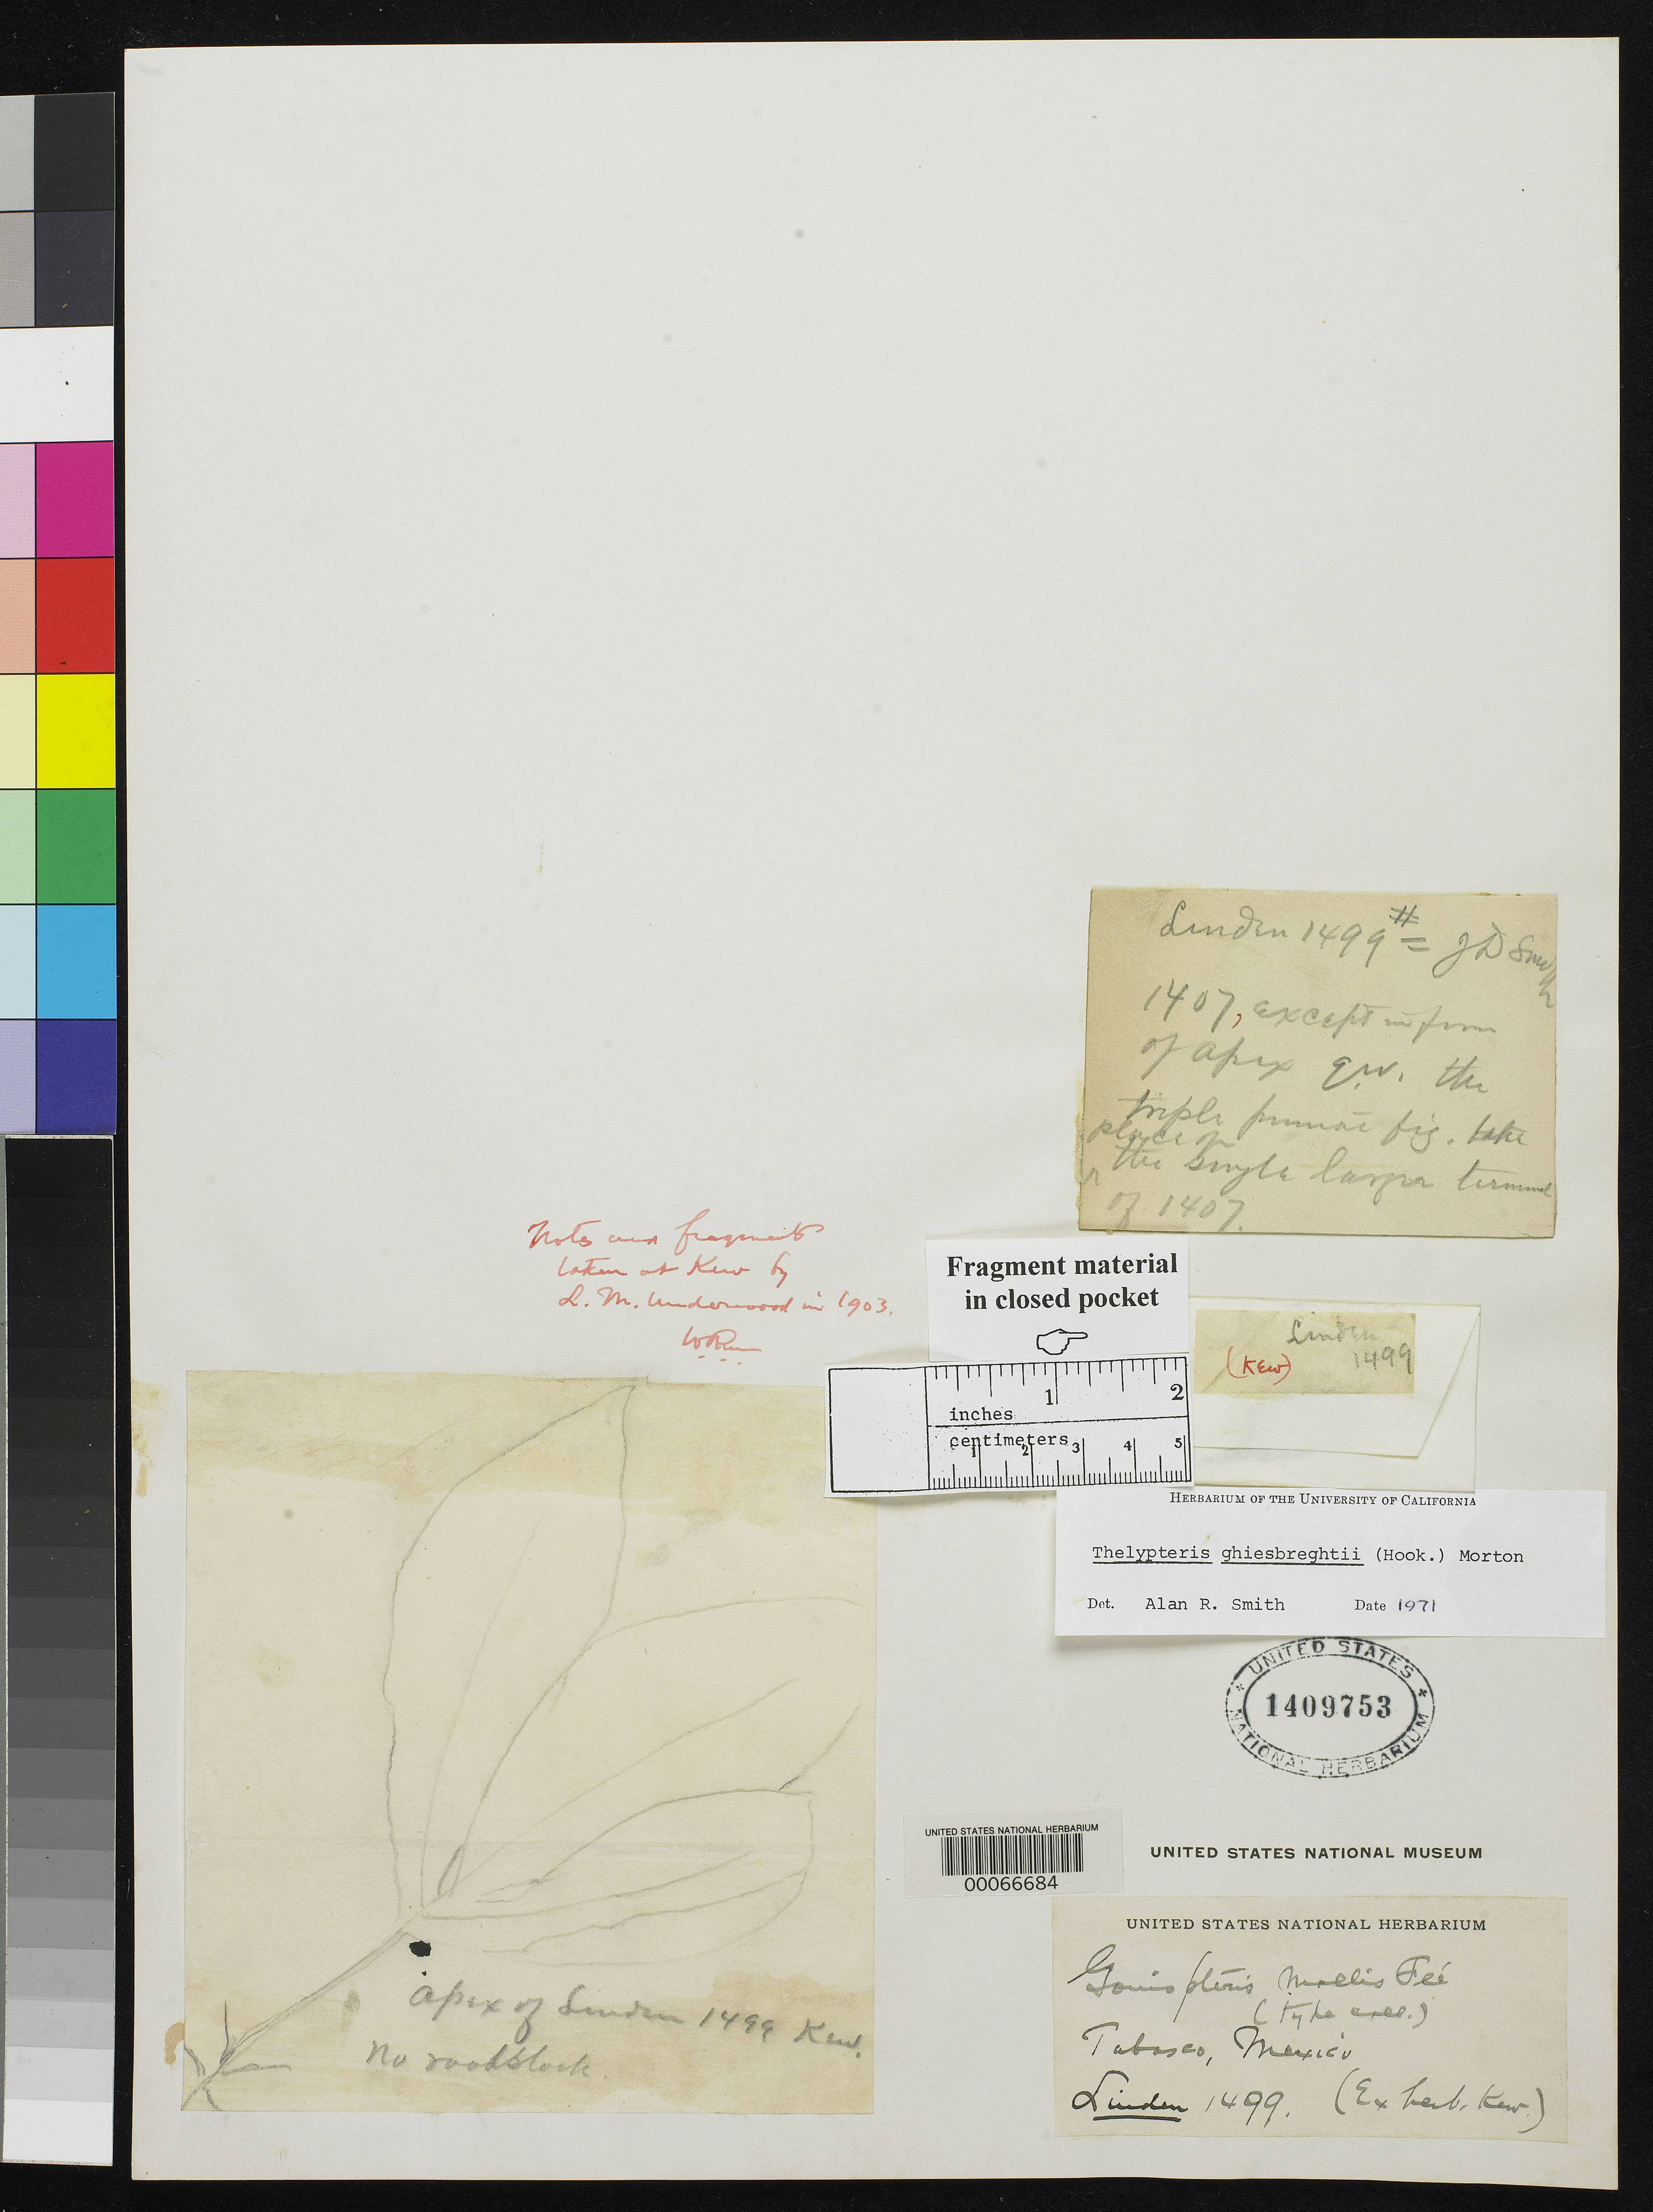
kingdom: Plantae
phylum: Tracheophyta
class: Polypodiopsida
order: Polypodiales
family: Thelypteridaceae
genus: Goniopteris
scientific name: Goniopteris mollis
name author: Fée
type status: Type Fragment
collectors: J. Linden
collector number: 1499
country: Mexico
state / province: Tabasco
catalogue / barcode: US 1409753